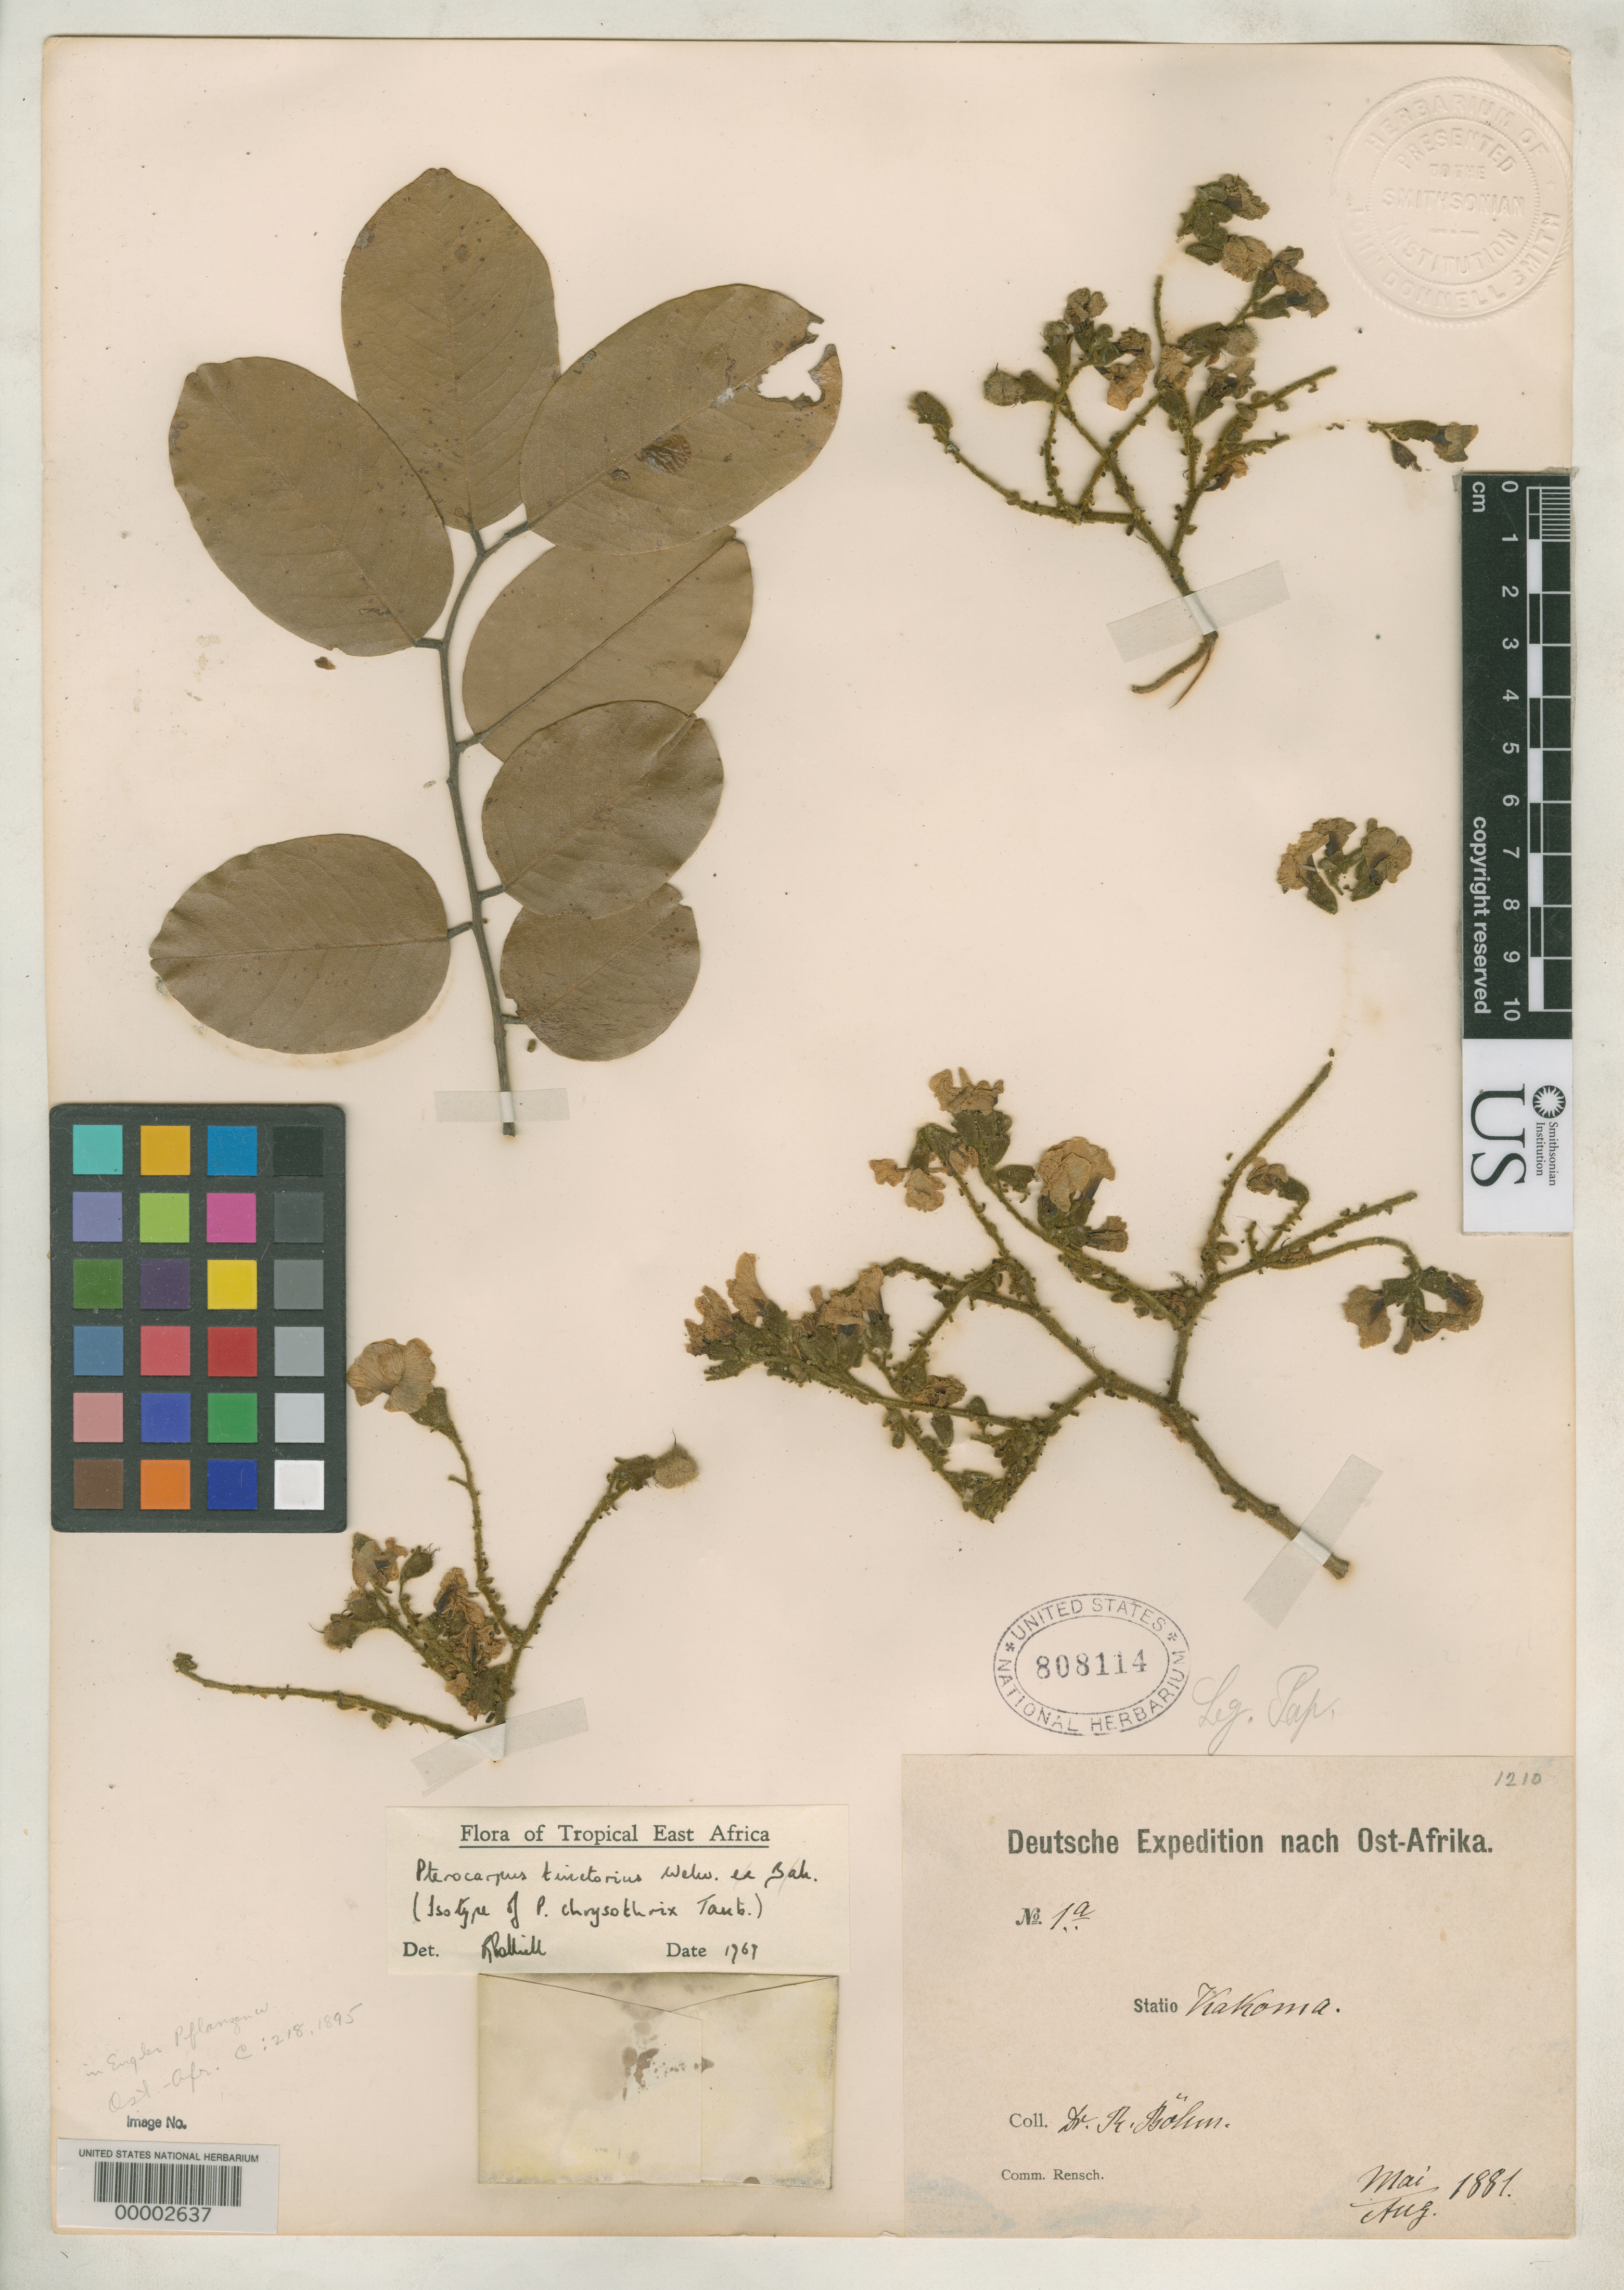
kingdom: Plantae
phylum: Tracheophyta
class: Magnoliopsida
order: Fabales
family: Fabaceae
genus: Pterocarpus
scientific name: Pterocarpus chrysothrix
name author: Taub. in Engl.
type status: Isotype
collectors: R. Boehm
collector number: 1a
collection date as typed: May 1881 to -- Aug 1881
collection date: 1881-05/1881-08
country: Tanzania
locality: Wakoma.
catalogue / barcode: US 808114